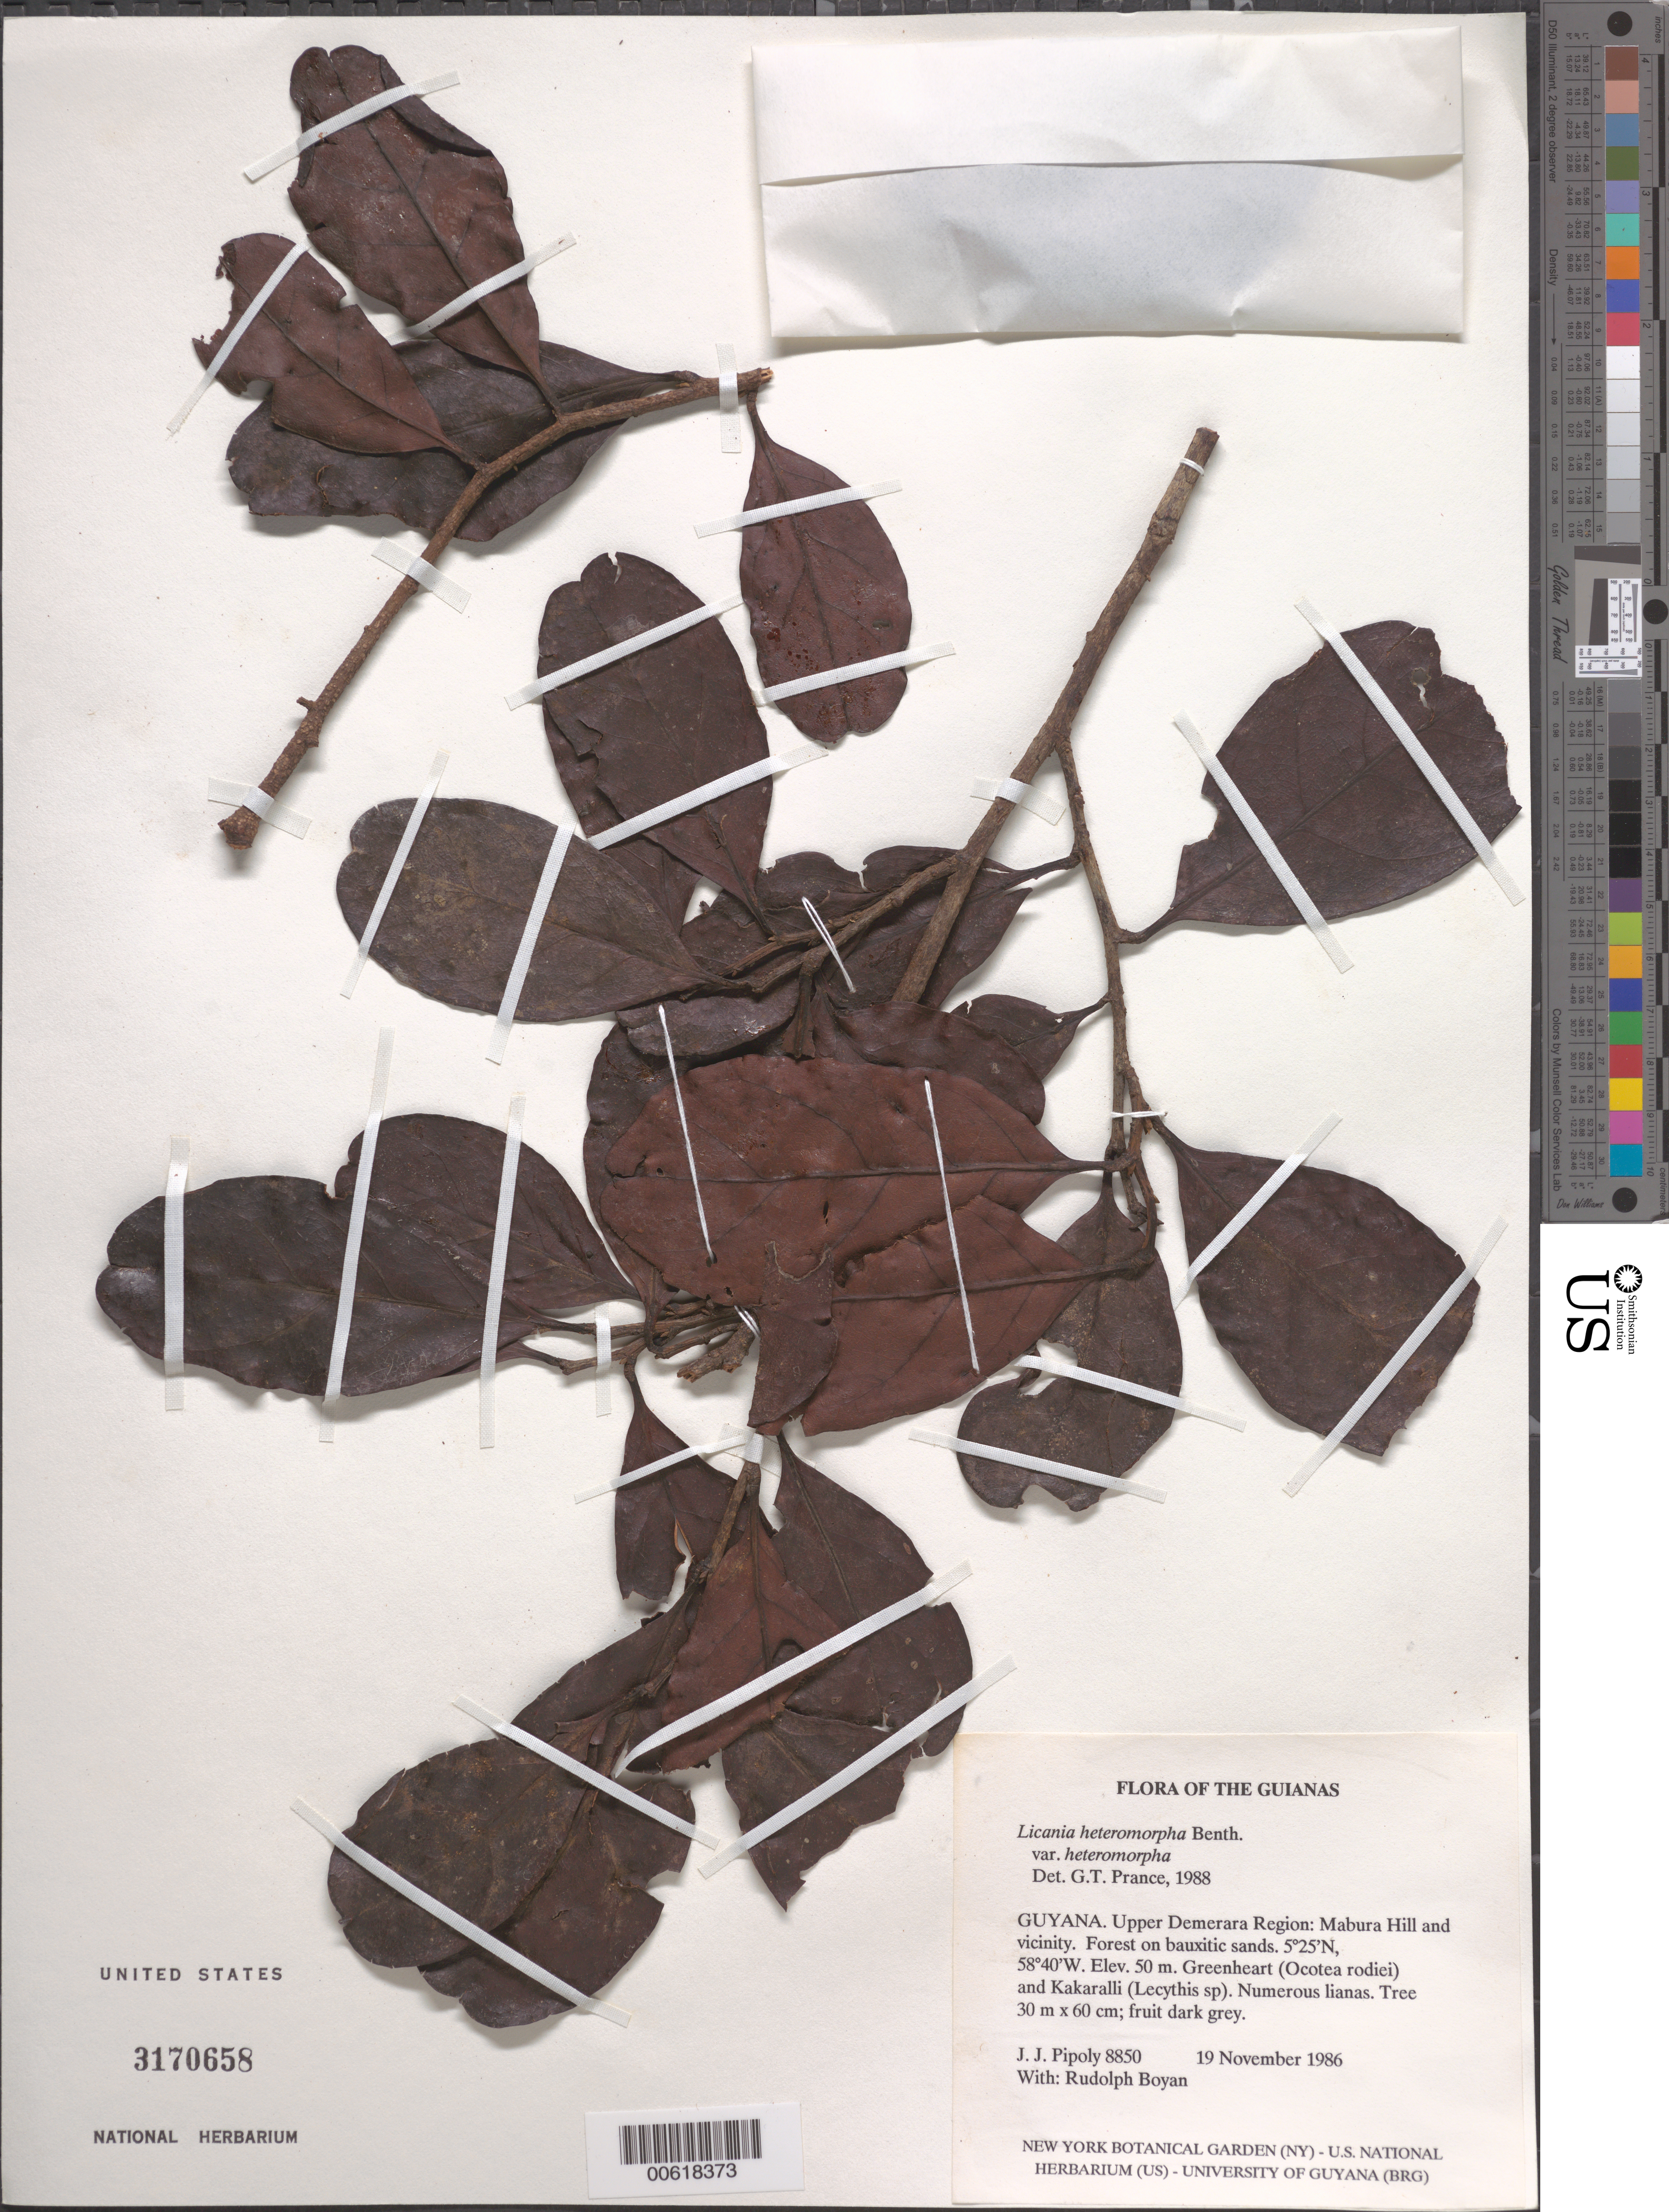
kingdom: Plantae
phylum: Tracheophyta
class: Magnoliopsida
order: Malpighiales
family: Chrysobalanaceae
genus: Hymenopus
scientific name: Hymenopus heteromorphus var. heteromorphus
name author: (Benth.) Sothers & Prance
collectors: J. J. Pipoly & R. Boyan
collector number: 8850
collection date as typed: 19 November 1986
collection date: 1986-11-19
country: Guyana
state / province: U. Demerara-Berbice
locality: Mabura Hill and vicinity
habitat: Forest on bauxitic sands. Greenheart (Ocotea rodiaei) and Kakaralli (Lecythis sp). Numerous lianas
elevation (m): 50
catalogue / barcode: US 3170658